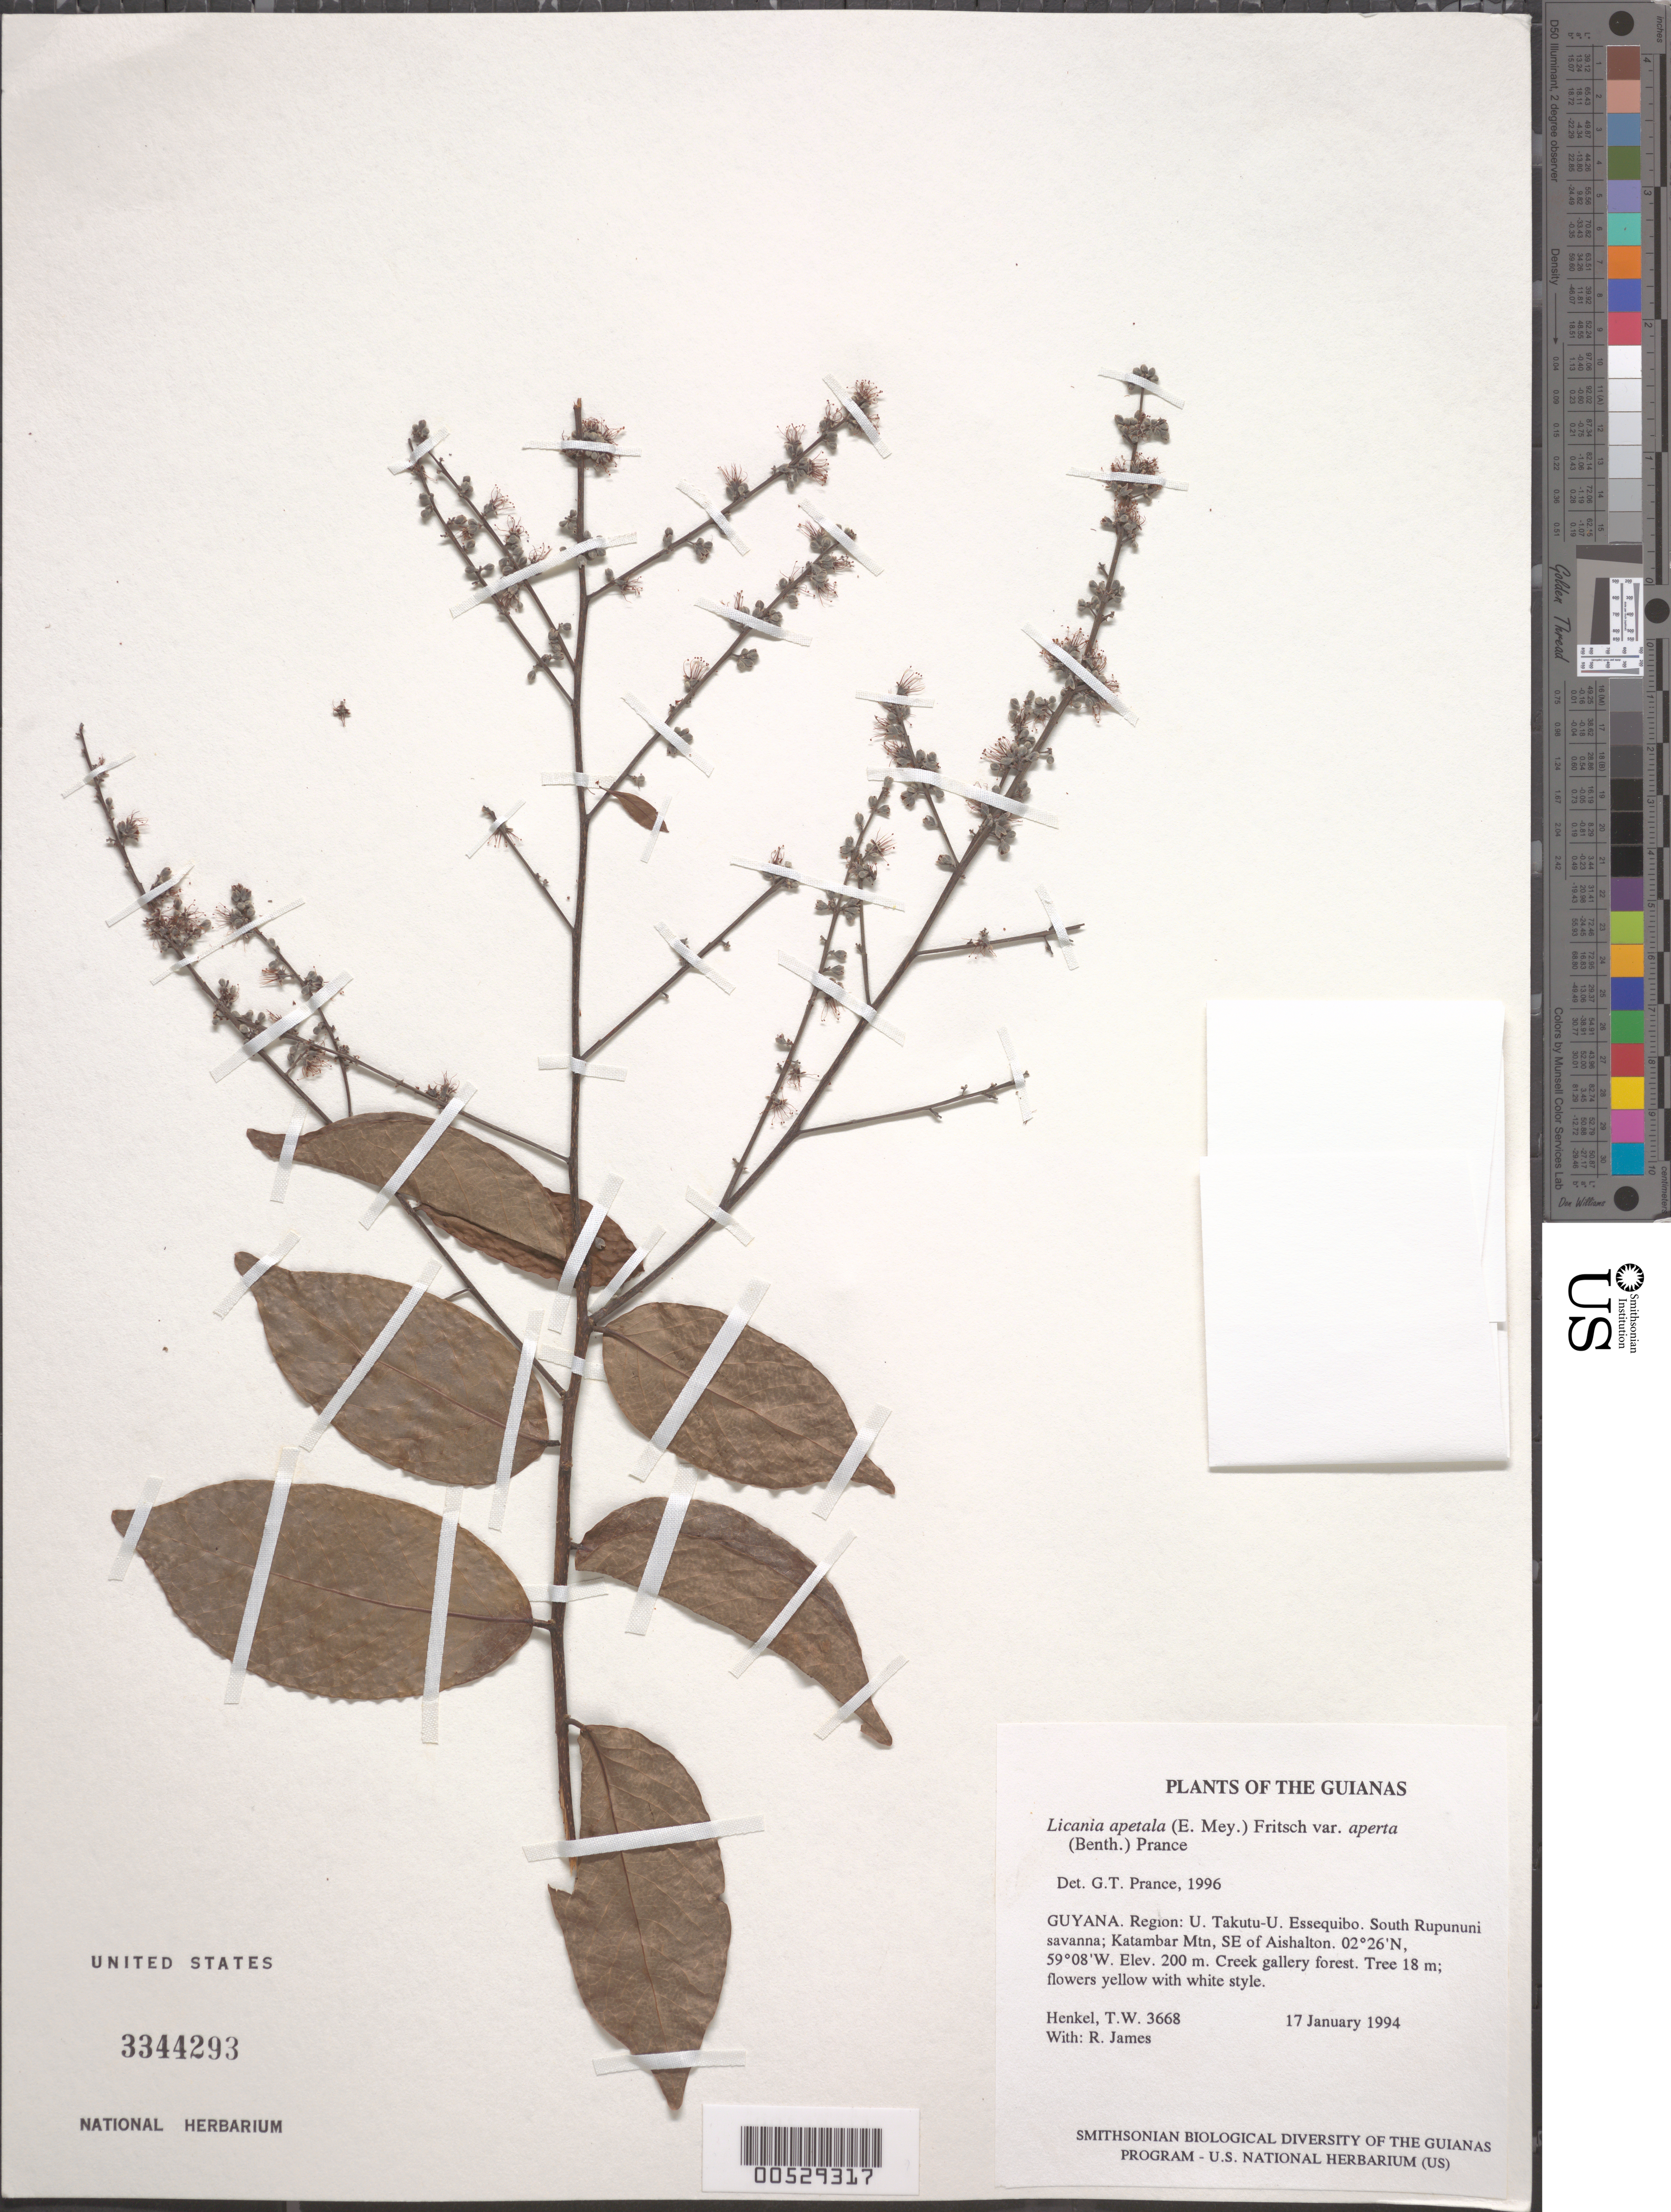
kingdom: Plantae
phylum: Tracheophyta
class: Magnoliopsida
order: Malpighiales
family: Chrysobalanaceae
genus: Leptobalanus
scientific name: Leptobalanus apetalus var. apertus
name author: (Benth.) Sothers & Prance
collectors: T. Henkel & R. James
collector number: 3668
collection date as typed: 17 January 1994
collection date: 1994-01-17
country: Guyana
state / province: U. Takutu-U. Essequibo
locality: South Rupununi savanna; Katambar Mtn, SE of Aishalton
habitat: Creek gallery forest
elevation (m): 200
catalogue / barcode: US 3344293